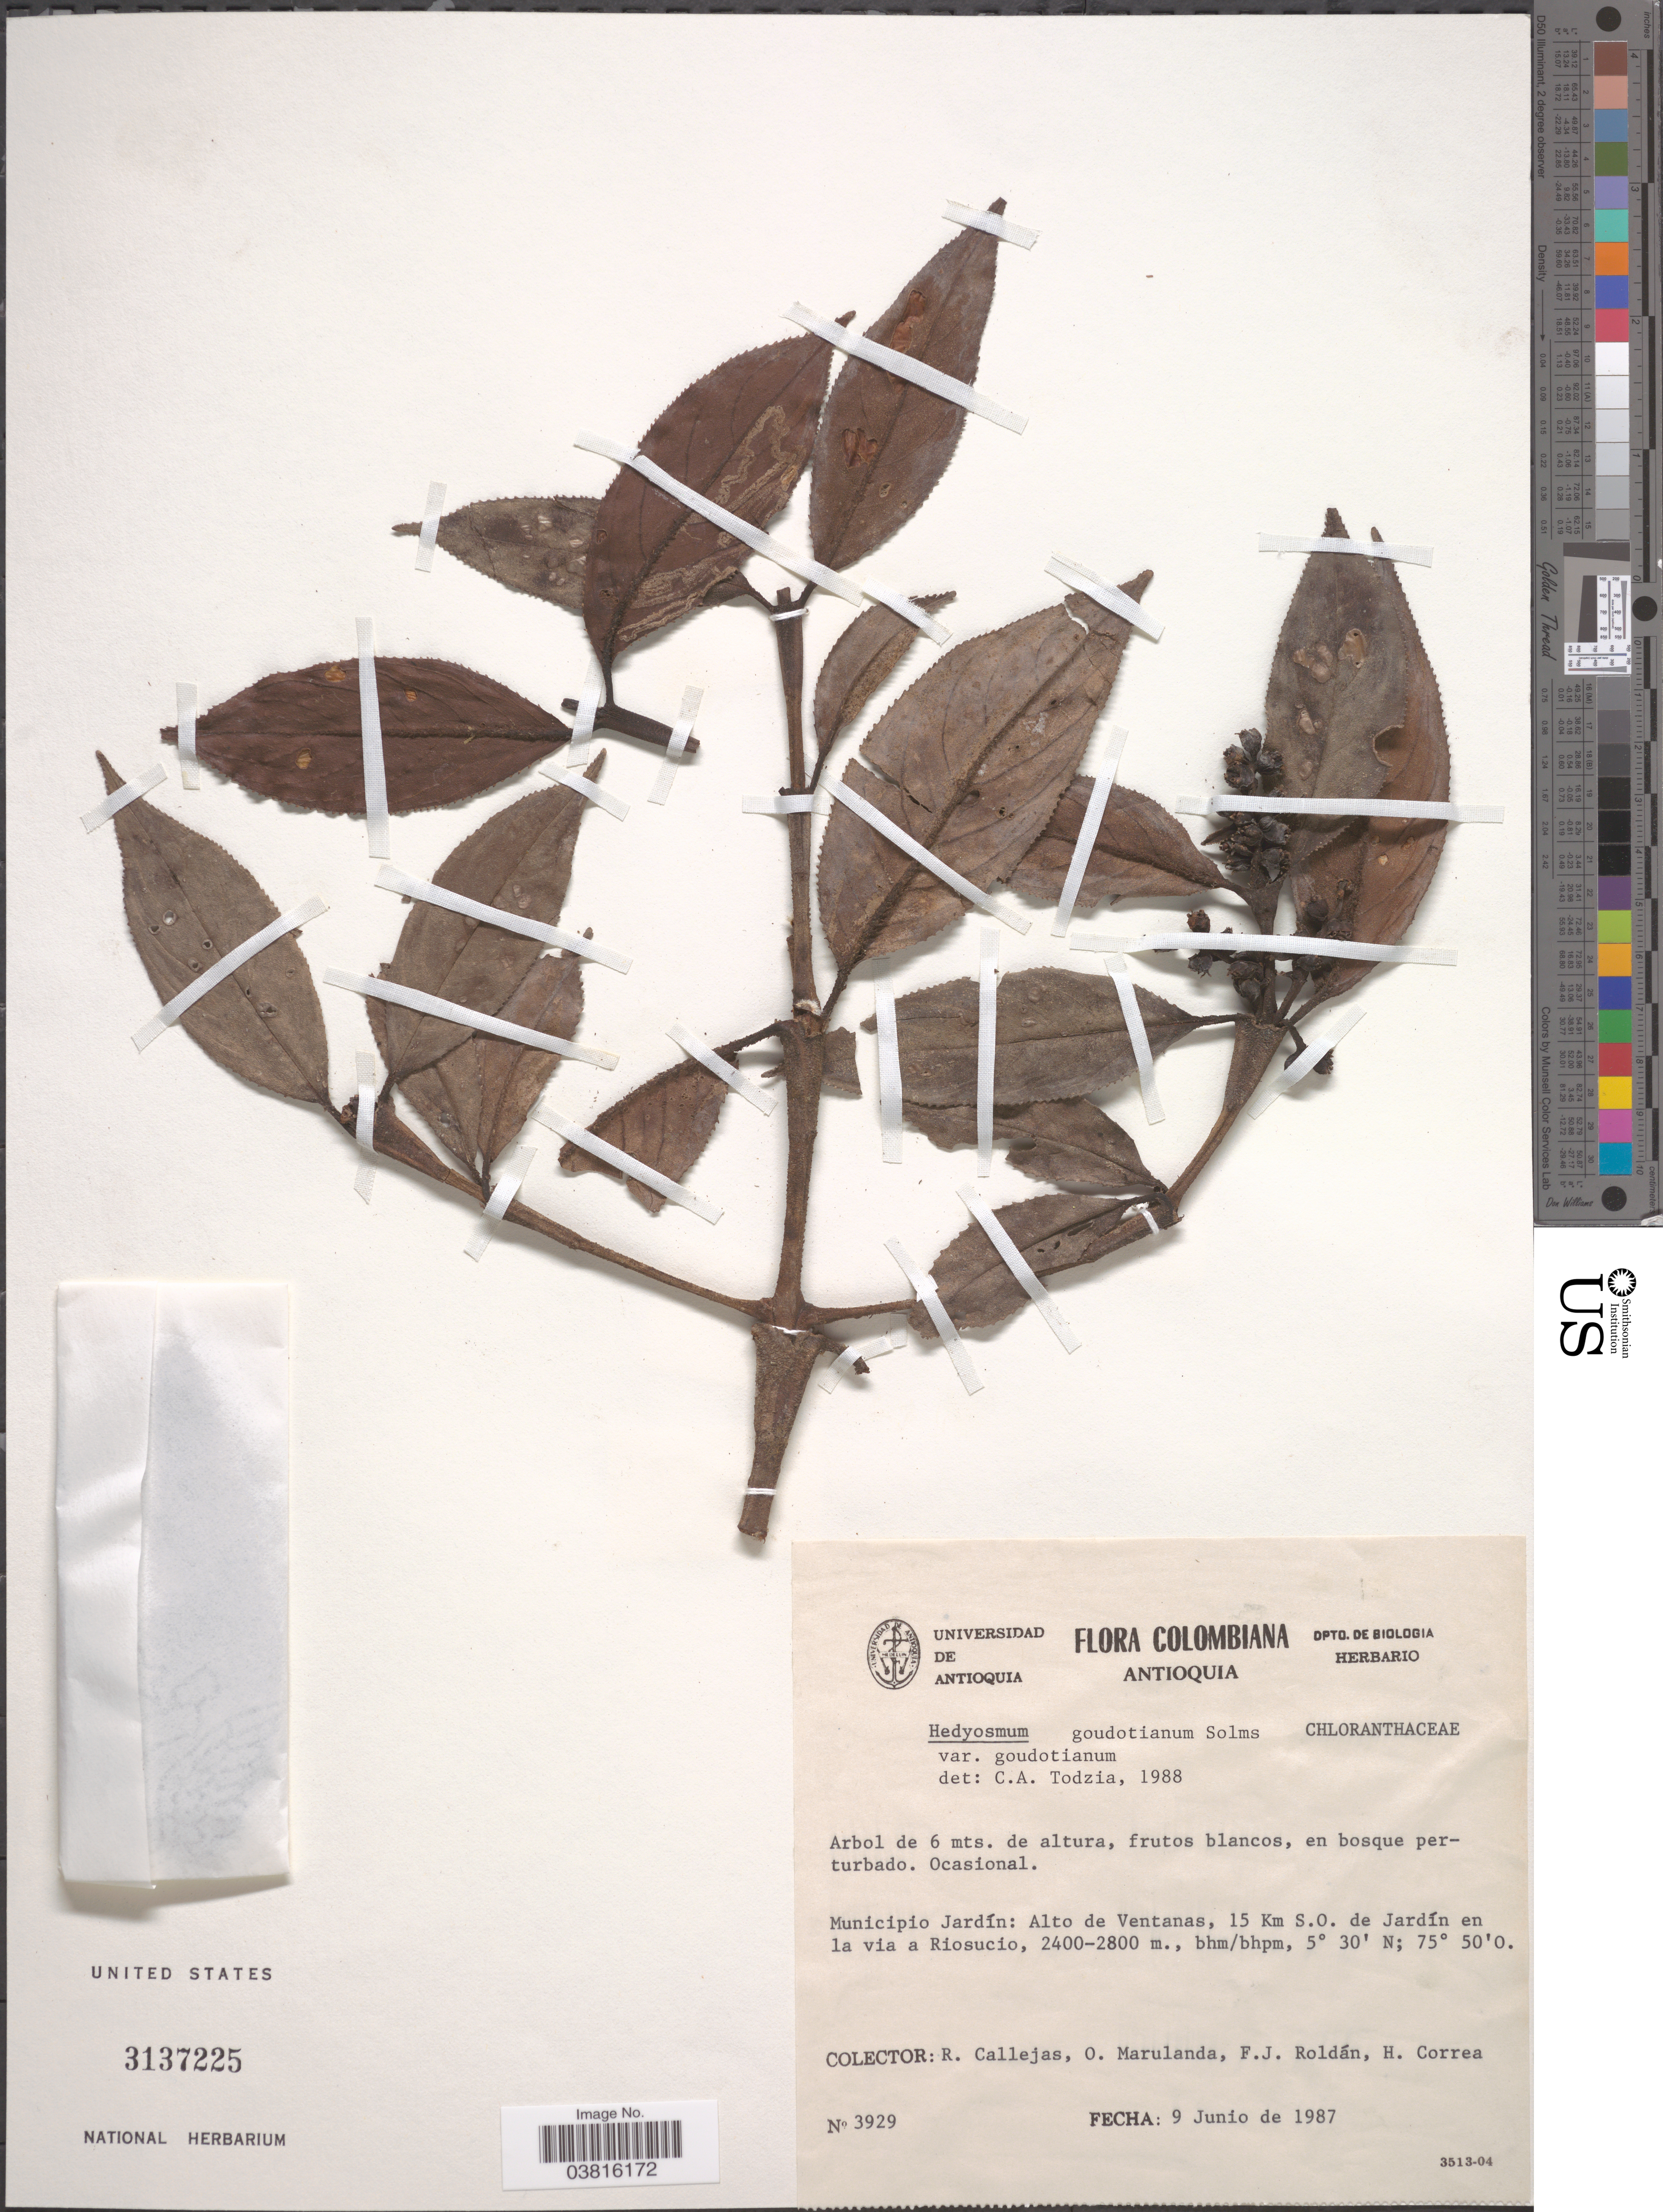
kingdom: Plantae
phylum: Tracheophyta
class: Magnoliopsida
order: Chloranthales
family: Chloranthaceae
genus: Hedyosmum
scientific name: Hedyosmum goudotianum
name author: Solms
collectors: R. Callejas, O. Marulanda, F. J. Roldán & H. Correa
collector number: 3929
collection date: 1987-06-09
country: Colombia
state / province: Antioquia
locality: Municipio Jardín: Alto de Ventanas, 15 Km S.O. de Jardín en la via a Riosucio.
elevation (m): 2400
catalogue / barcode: US 3137225